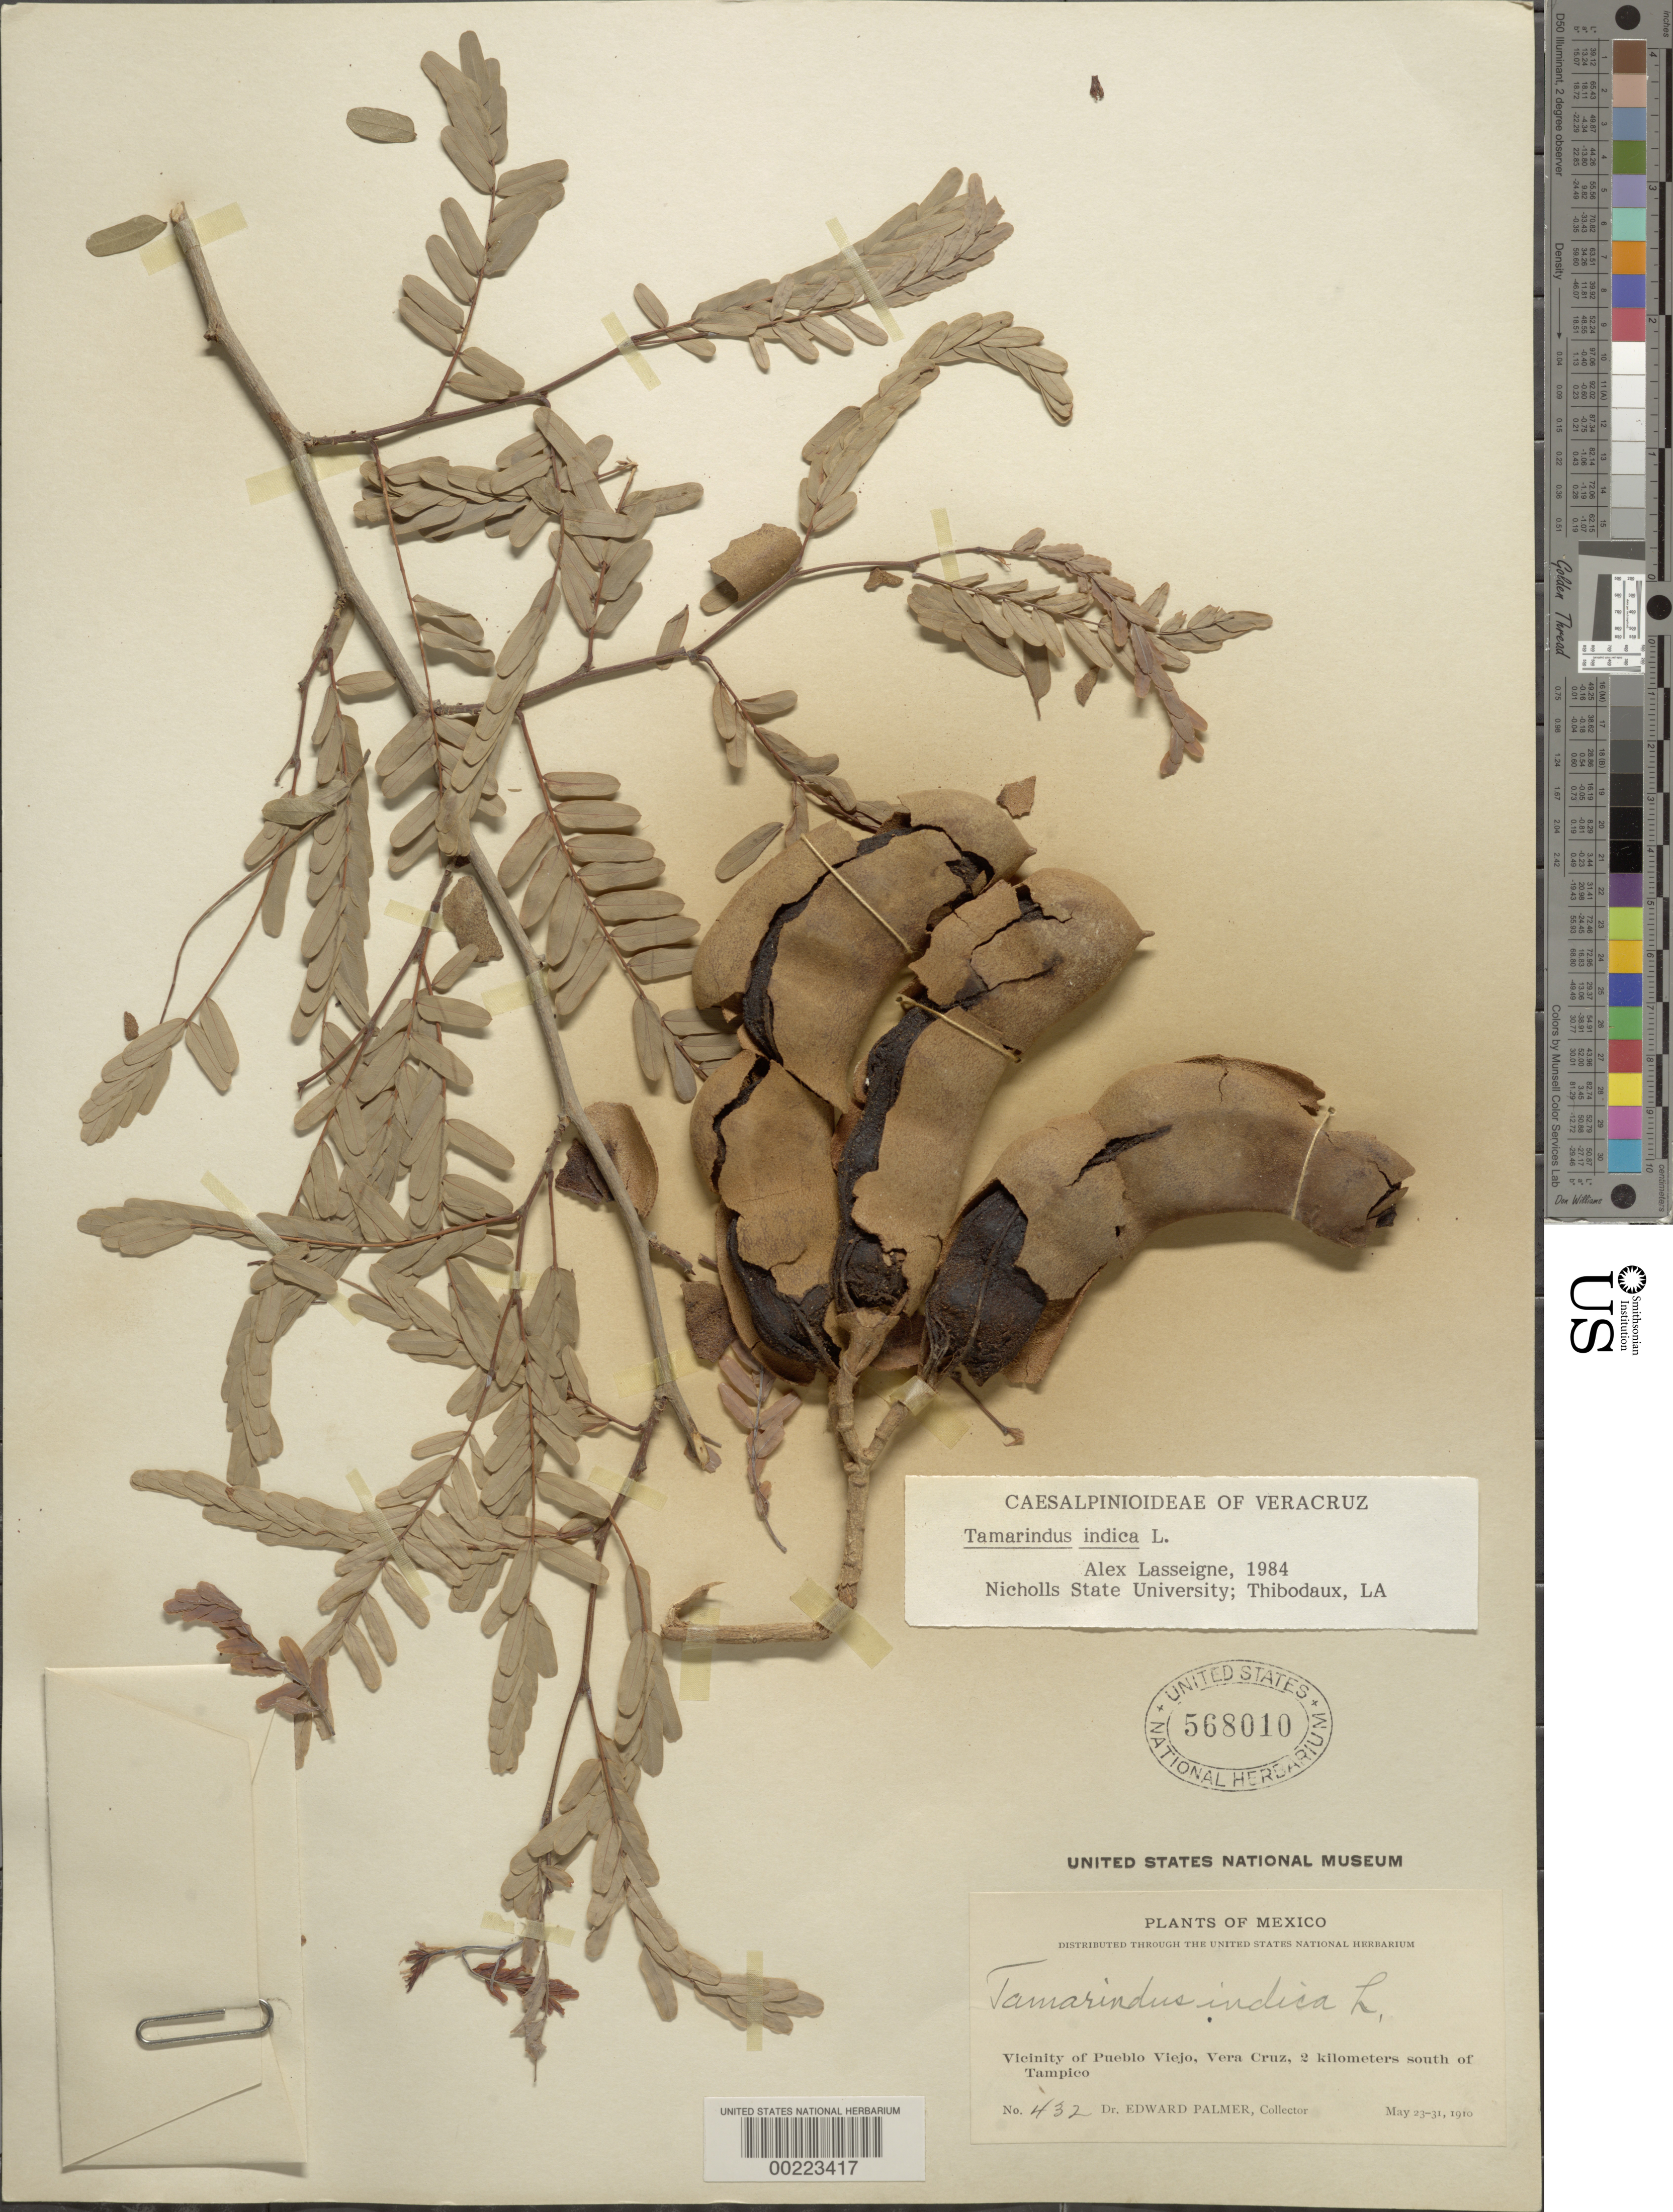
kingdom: Plantae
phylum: Tracheophyta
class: Magnoliopsida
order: Fabales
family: Fabaceae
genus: Tamarindus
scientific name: Tamarindus indica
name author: L.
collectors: E. Palmer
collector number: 432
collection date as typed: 23 May 1910 to 31 May 1910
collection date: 1910-05-23/1910-05-31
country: Mexico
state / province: Veracruz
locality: Vicinity of pueblo viejo, 2 mi S of tampico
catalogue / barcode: US 568010